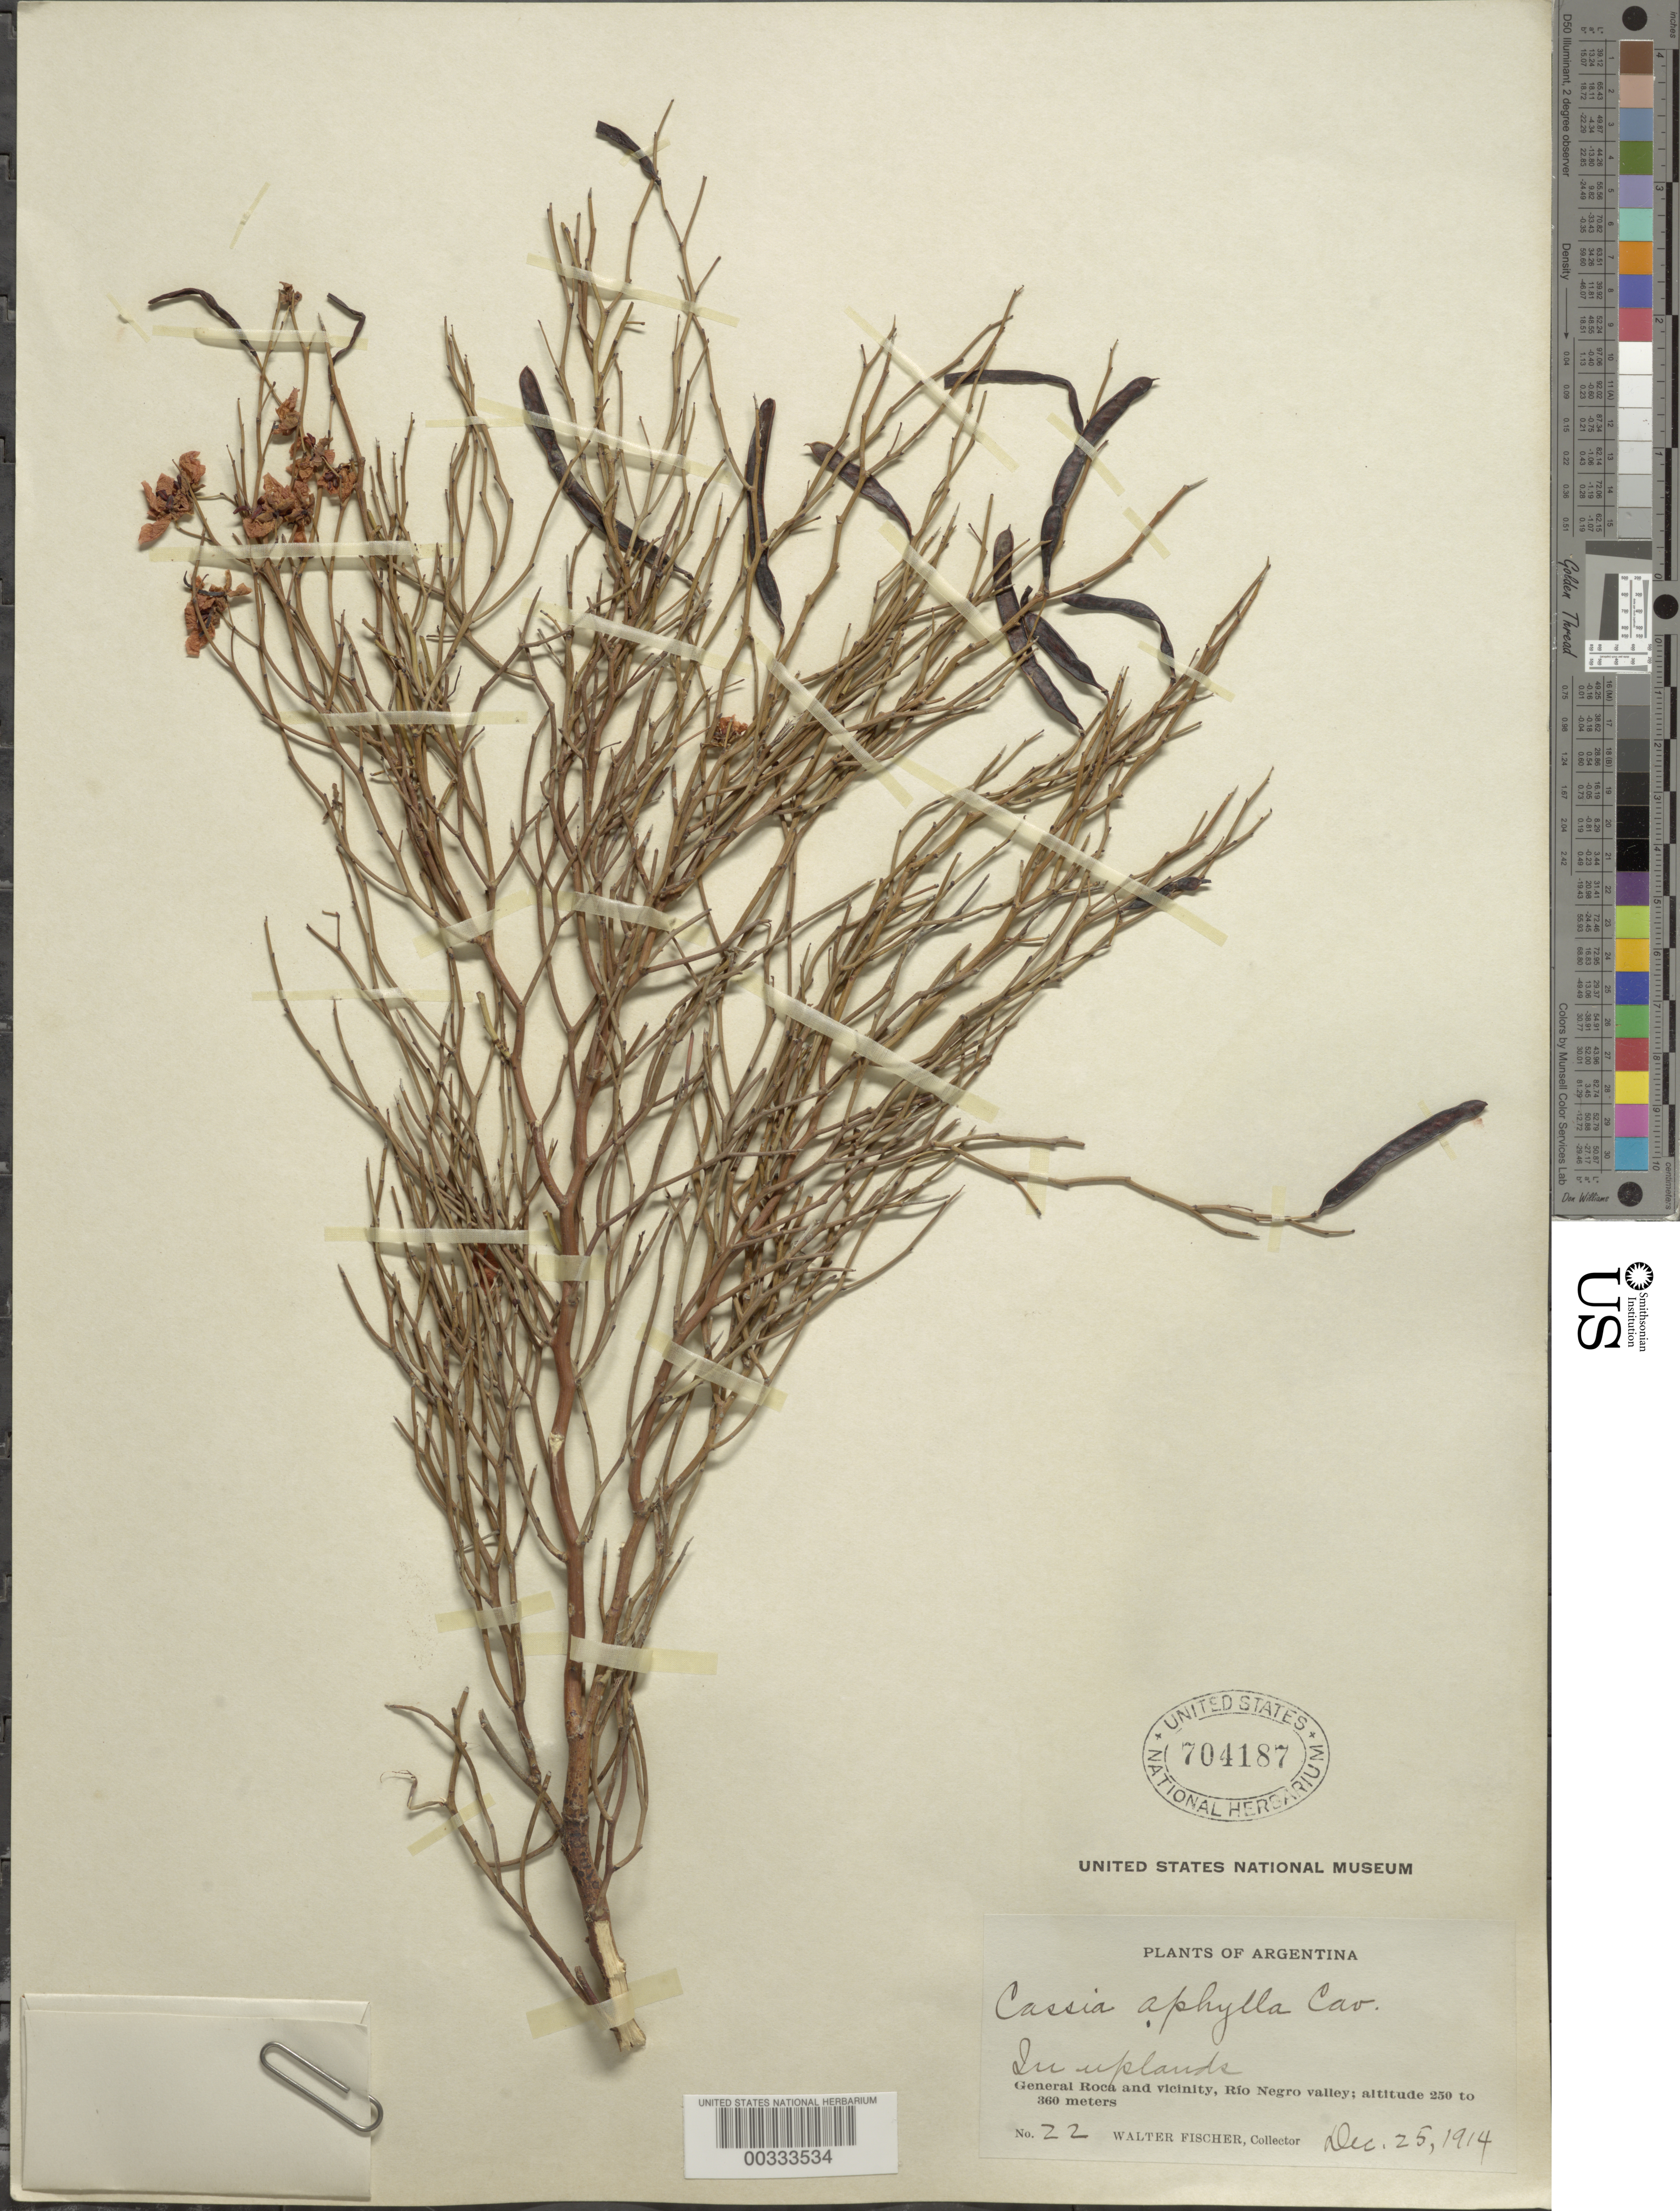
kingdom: Plantae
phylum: Tracheophyta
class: Magnoliopsida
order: Fabales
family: Fabaceae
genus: Senna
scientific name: Senna aphylla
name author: (Cav.) H.S. Irwin & Barneby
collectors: W. Fischer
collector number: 22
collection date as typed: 25 Dec 1914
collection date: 1914-12-25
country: Argentina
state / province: Rio Negro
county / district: General Roca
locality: General Roca and vicinity, Rio Negro Valley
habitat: In uplands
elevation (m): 250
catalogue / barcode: US 704187